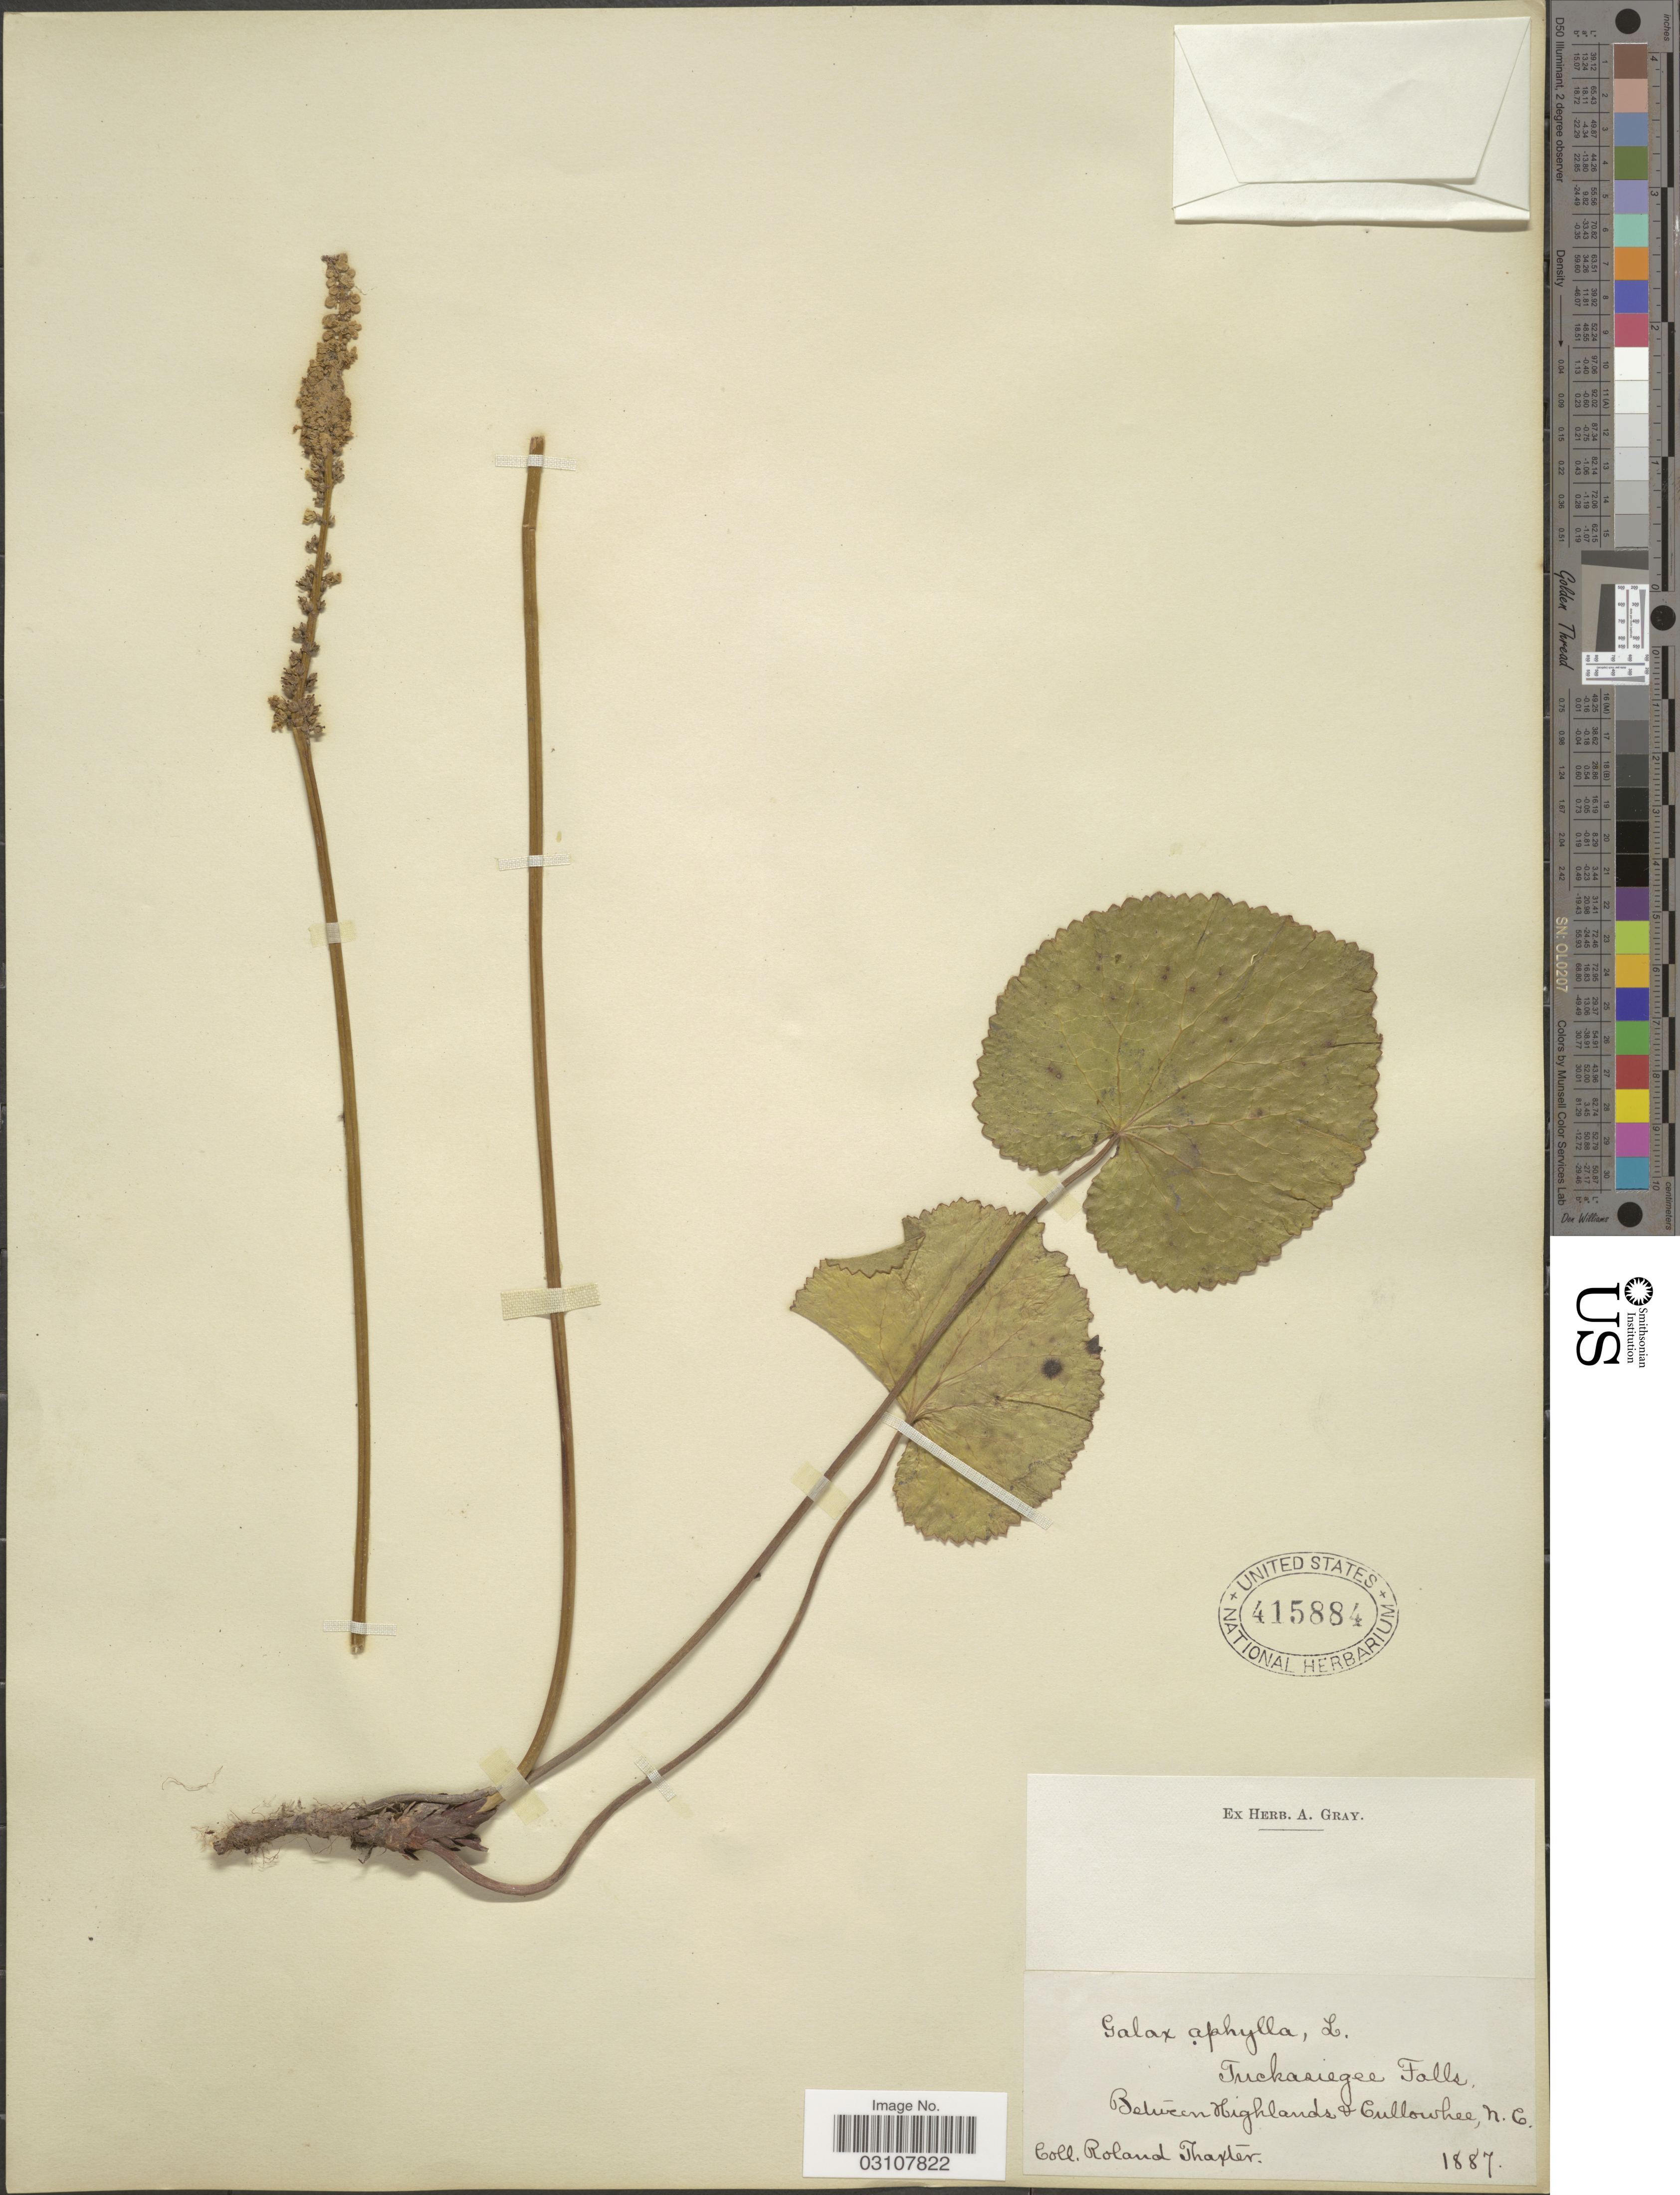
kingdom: Plantae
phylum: Tracheophyta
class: Magnoliopsida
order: Ericales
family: Diapensiaceae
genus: Galax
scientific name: Galax urceolata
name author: (Poir.) Brummitt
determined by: Gaynor, Michelle L., (FLAS), University of Florida (UNITED STATES)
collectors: R. Thaxter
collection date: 1887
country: United States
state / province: North Carolina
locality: Tuckasiegee Falls. Between Highlands & Cullowhee.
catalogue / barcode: US 415884